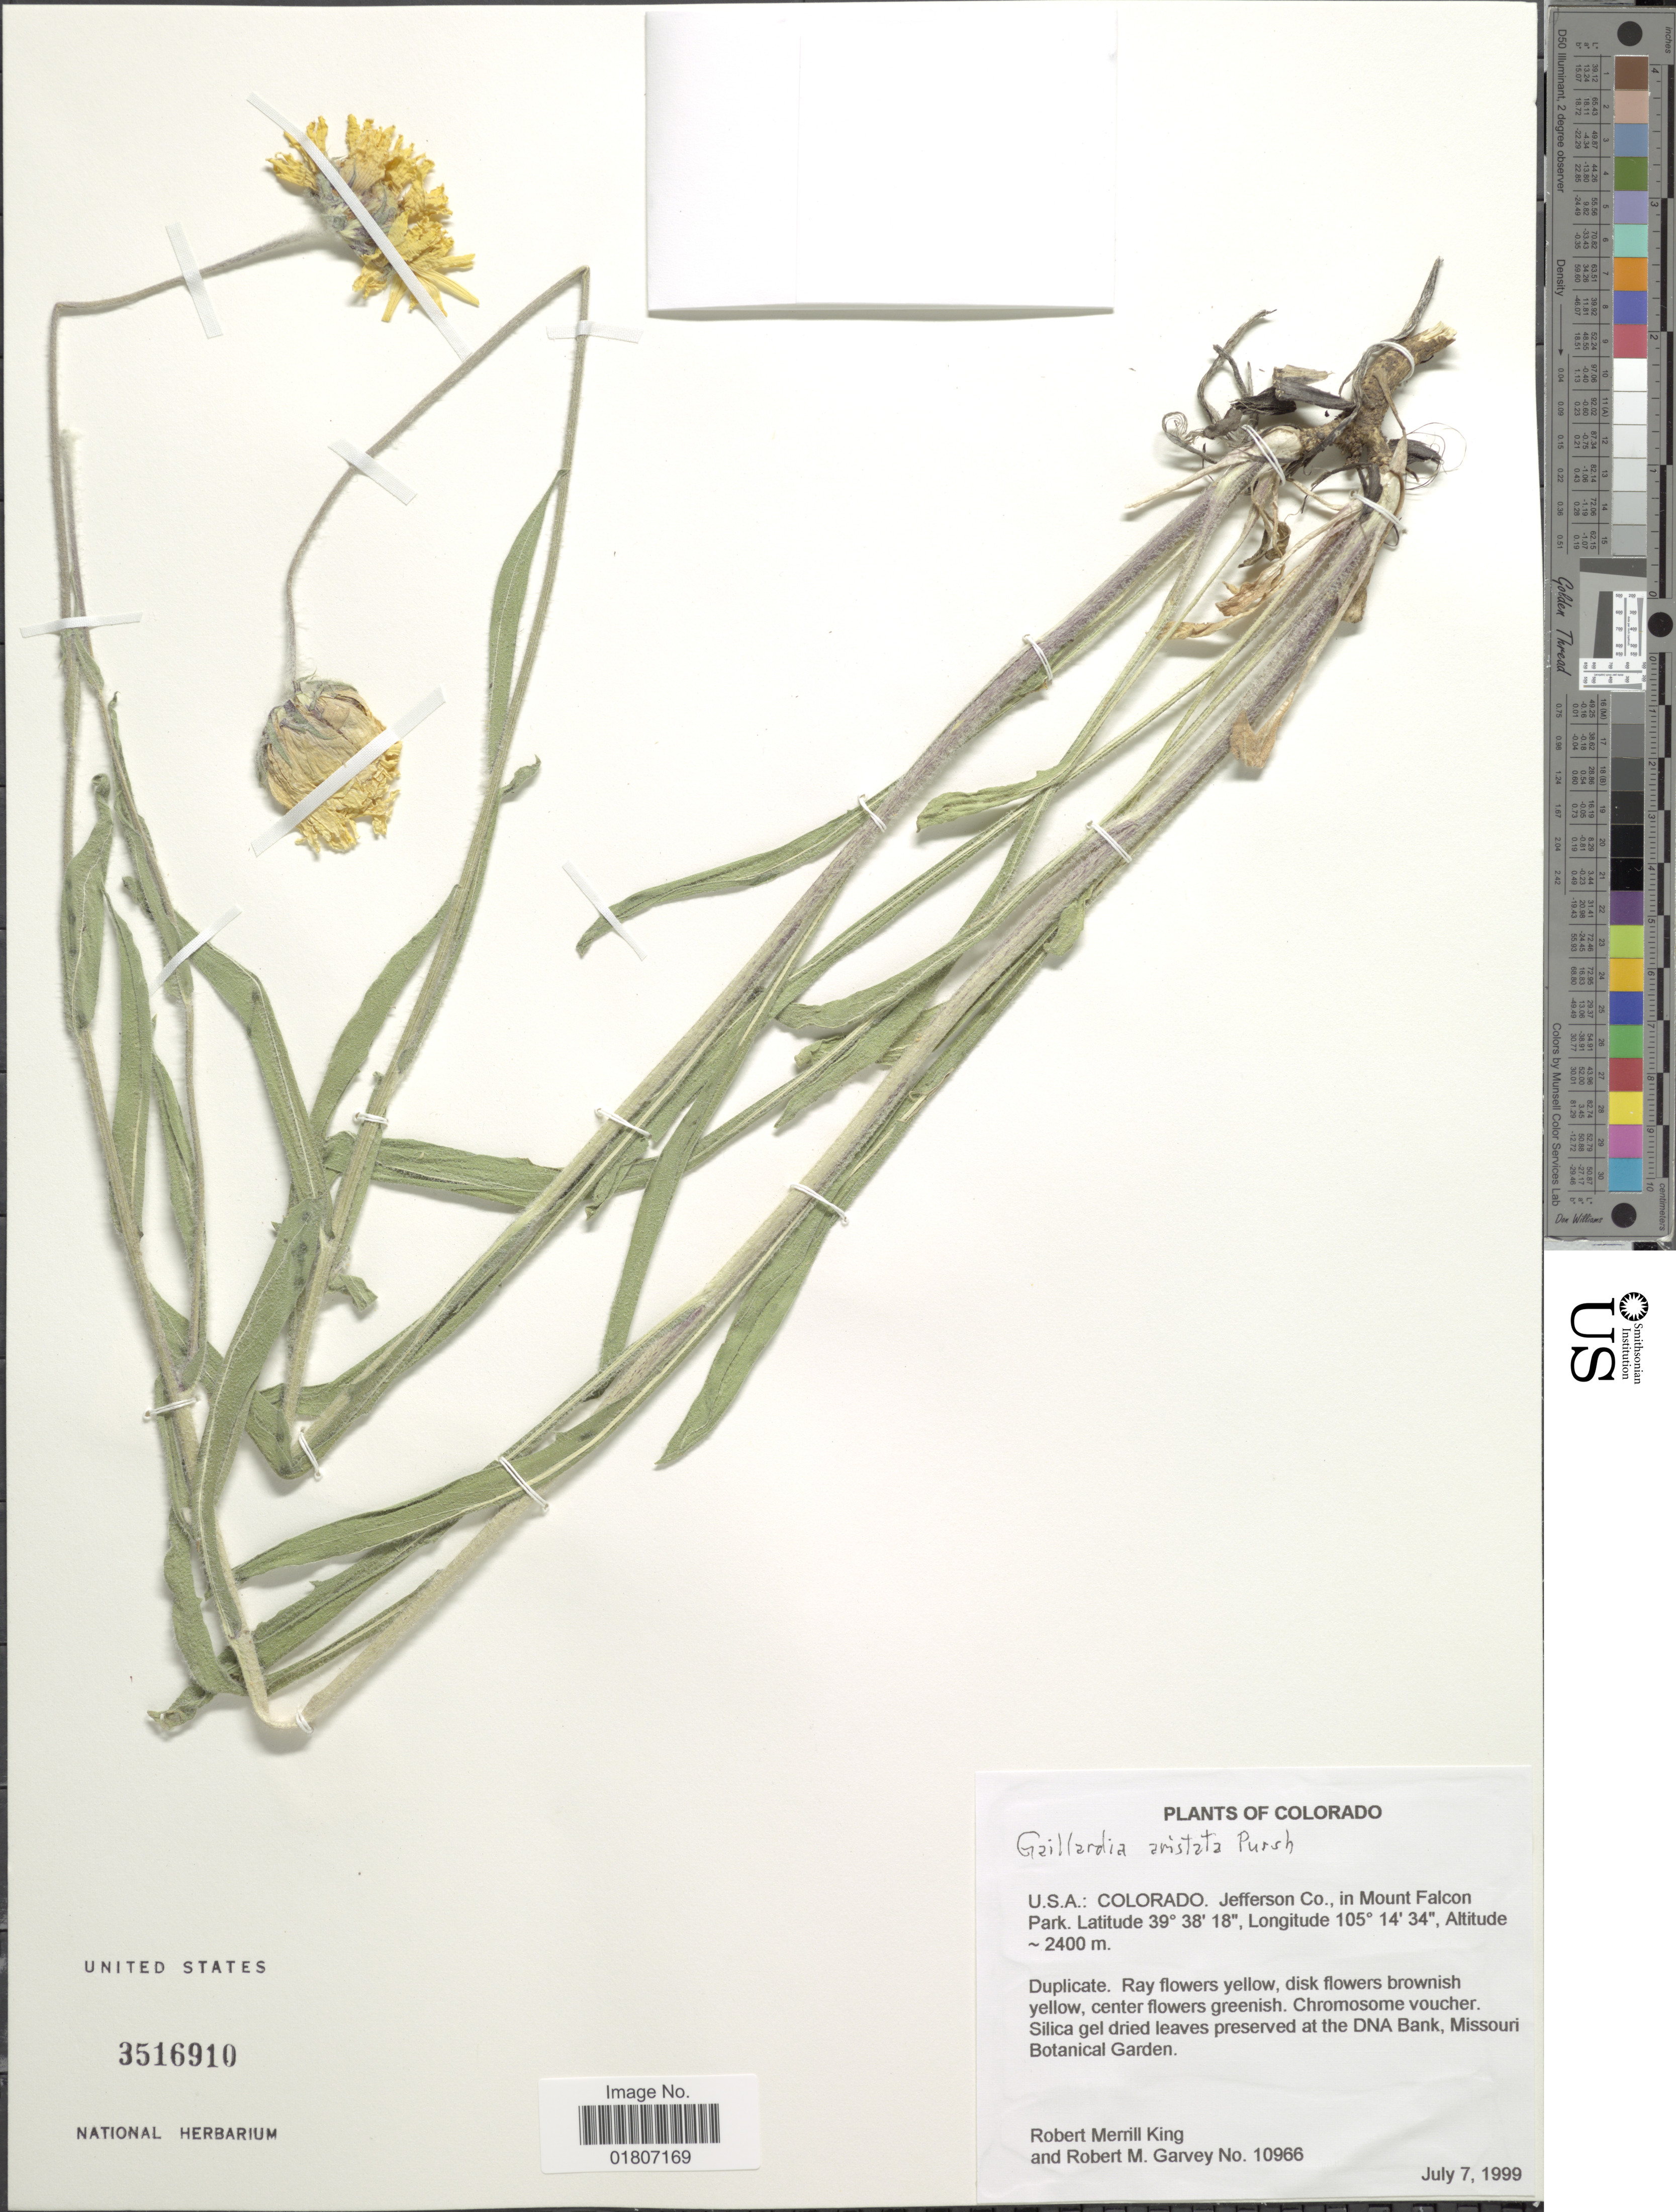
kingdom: Plantae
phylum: Tracheophyta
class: Magnoliopsida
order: Asterales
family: Asteraceae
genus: Gaillardia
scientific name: Gaillardia aristata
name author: Pursh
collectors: R. M. King & R. Garvey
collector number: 10966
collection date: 1999-07-07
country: United States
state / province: Colorado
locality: Jefferson Co., in Mount Falcon Park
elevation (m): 2400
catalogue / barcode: US 3516910